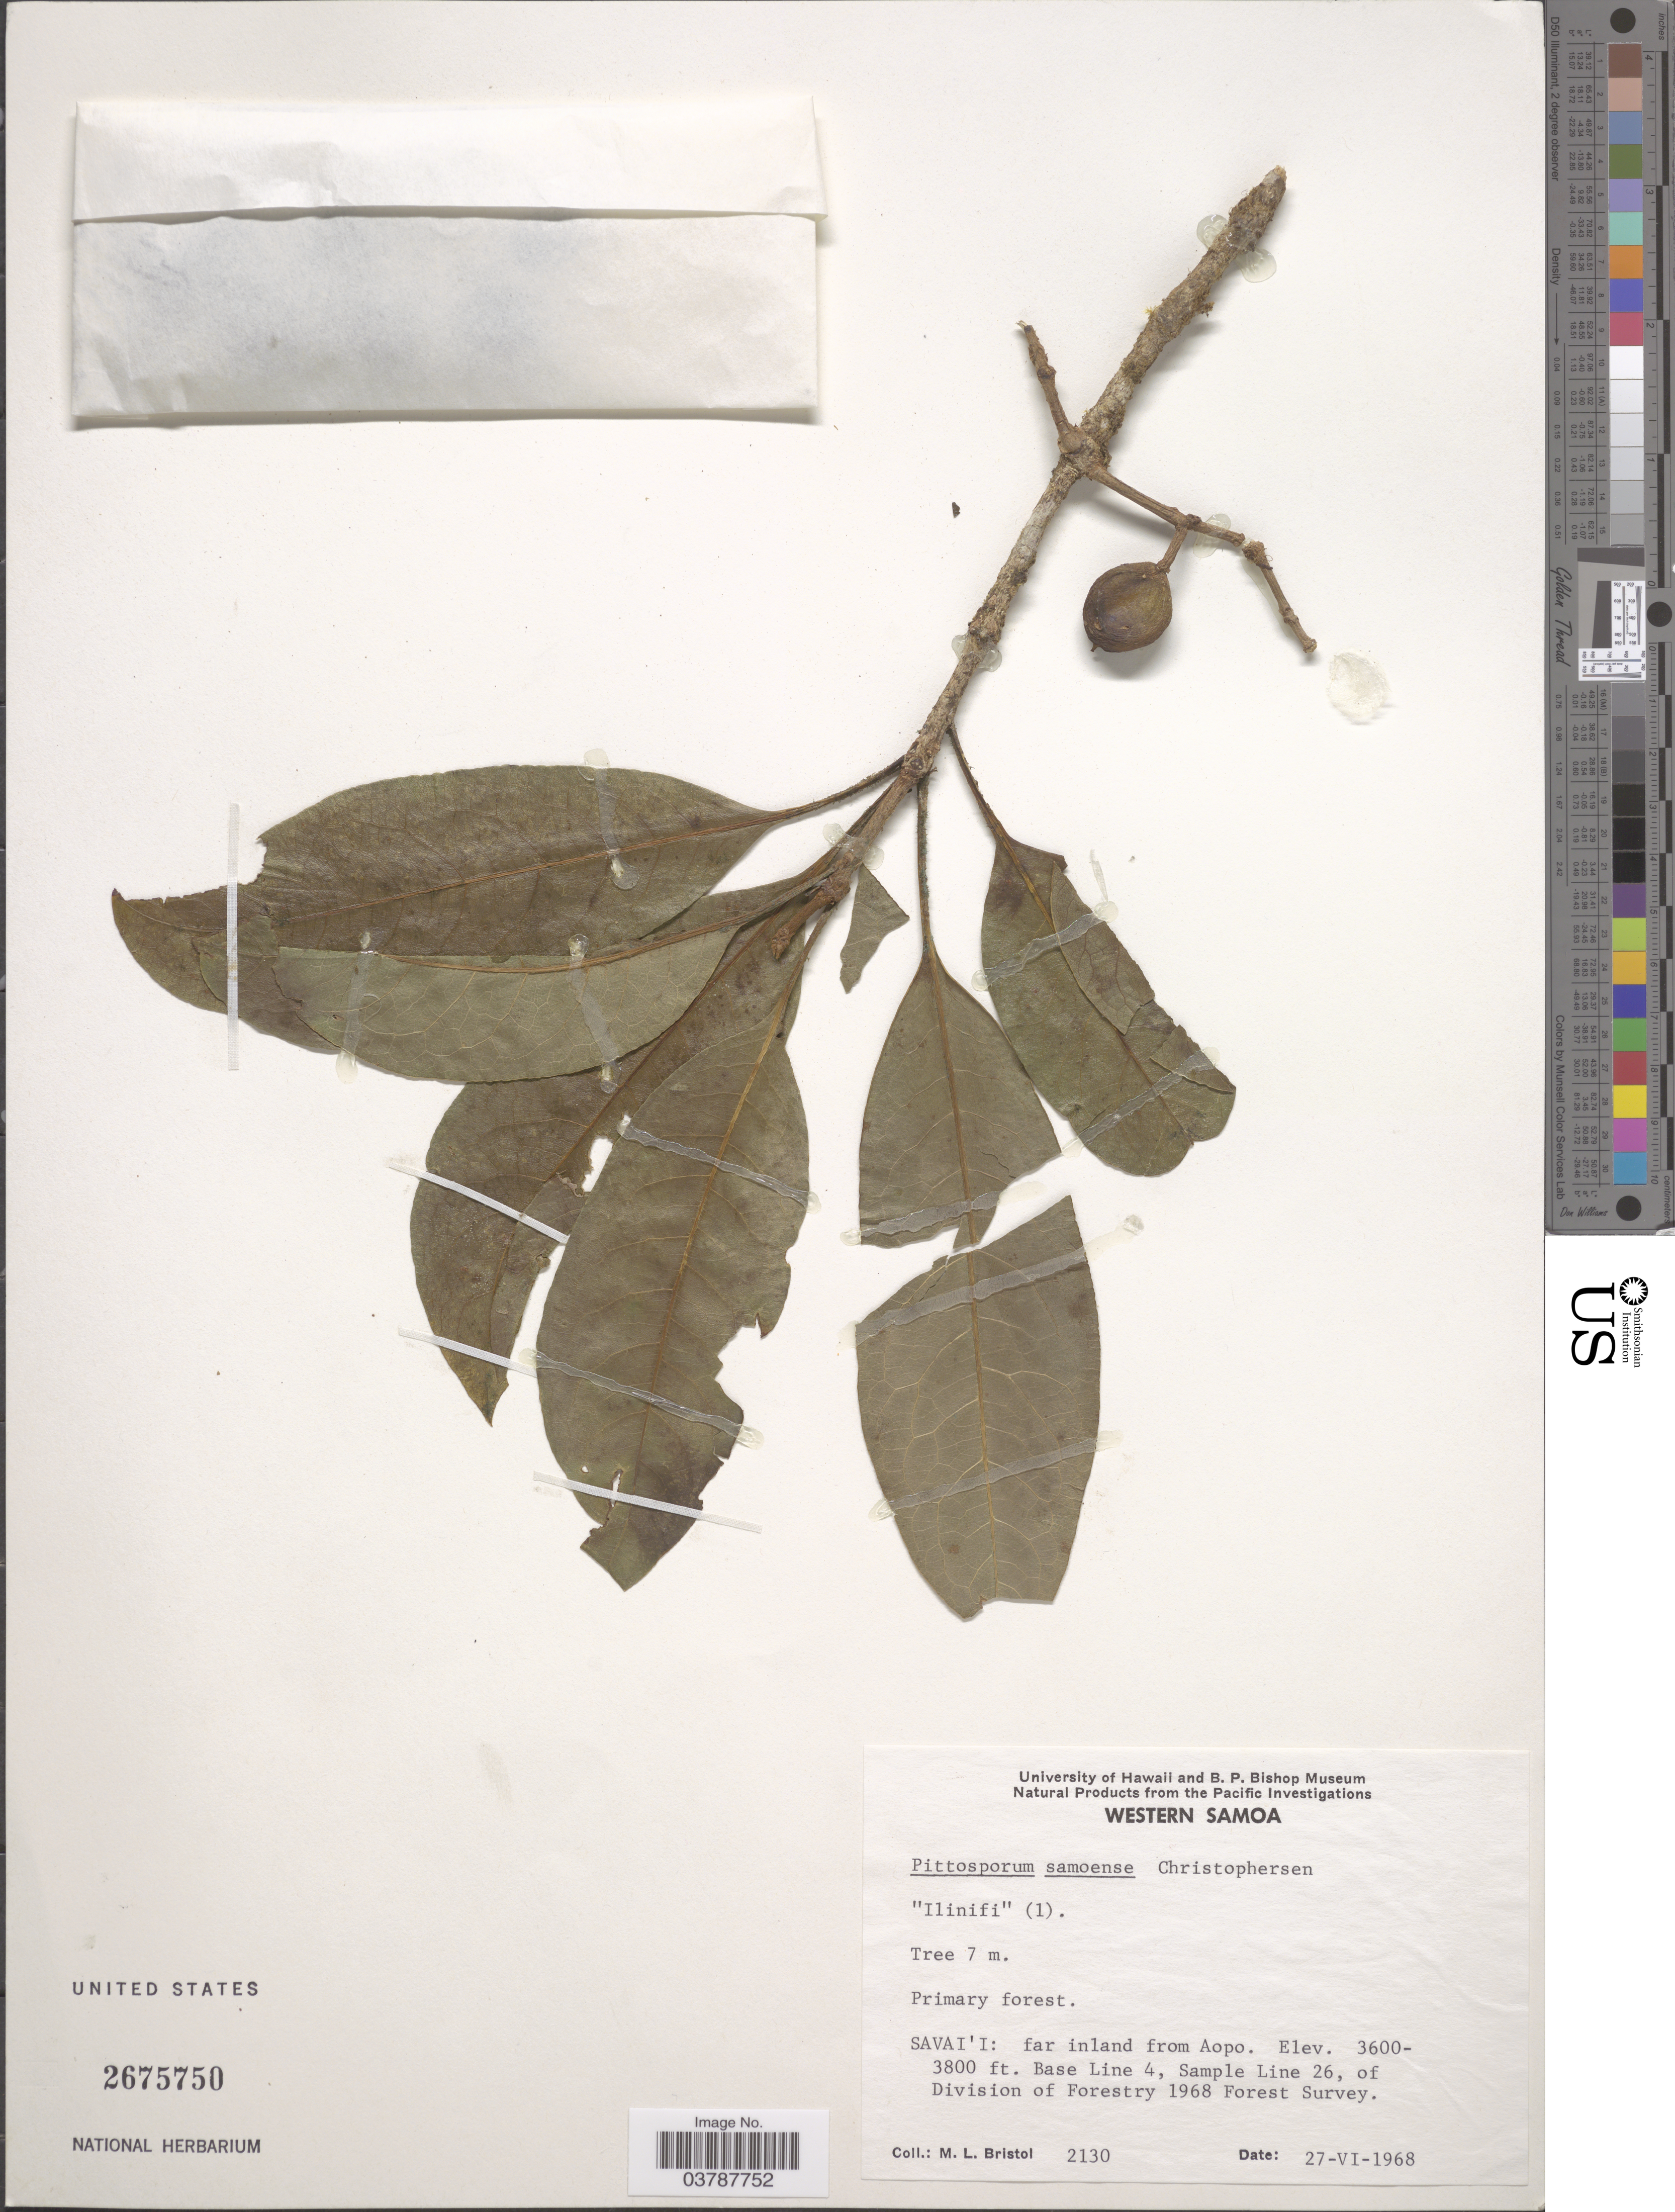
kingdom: Plantae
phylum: Tracheophyta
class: Magnoliopsida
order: Apiales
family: Pittosporaceae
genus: Pittosporum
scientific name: Pittosporum samoense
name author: Christoph.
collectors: M. L. Bristol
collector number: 2130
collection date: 1968-06-27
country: Samoa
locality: Savai'i: far inland from Aopo. Base Line 4, Sample Line 26, of Division of Forestry 1968 Forest Survey.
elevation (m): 1097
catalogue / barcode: US 2675750